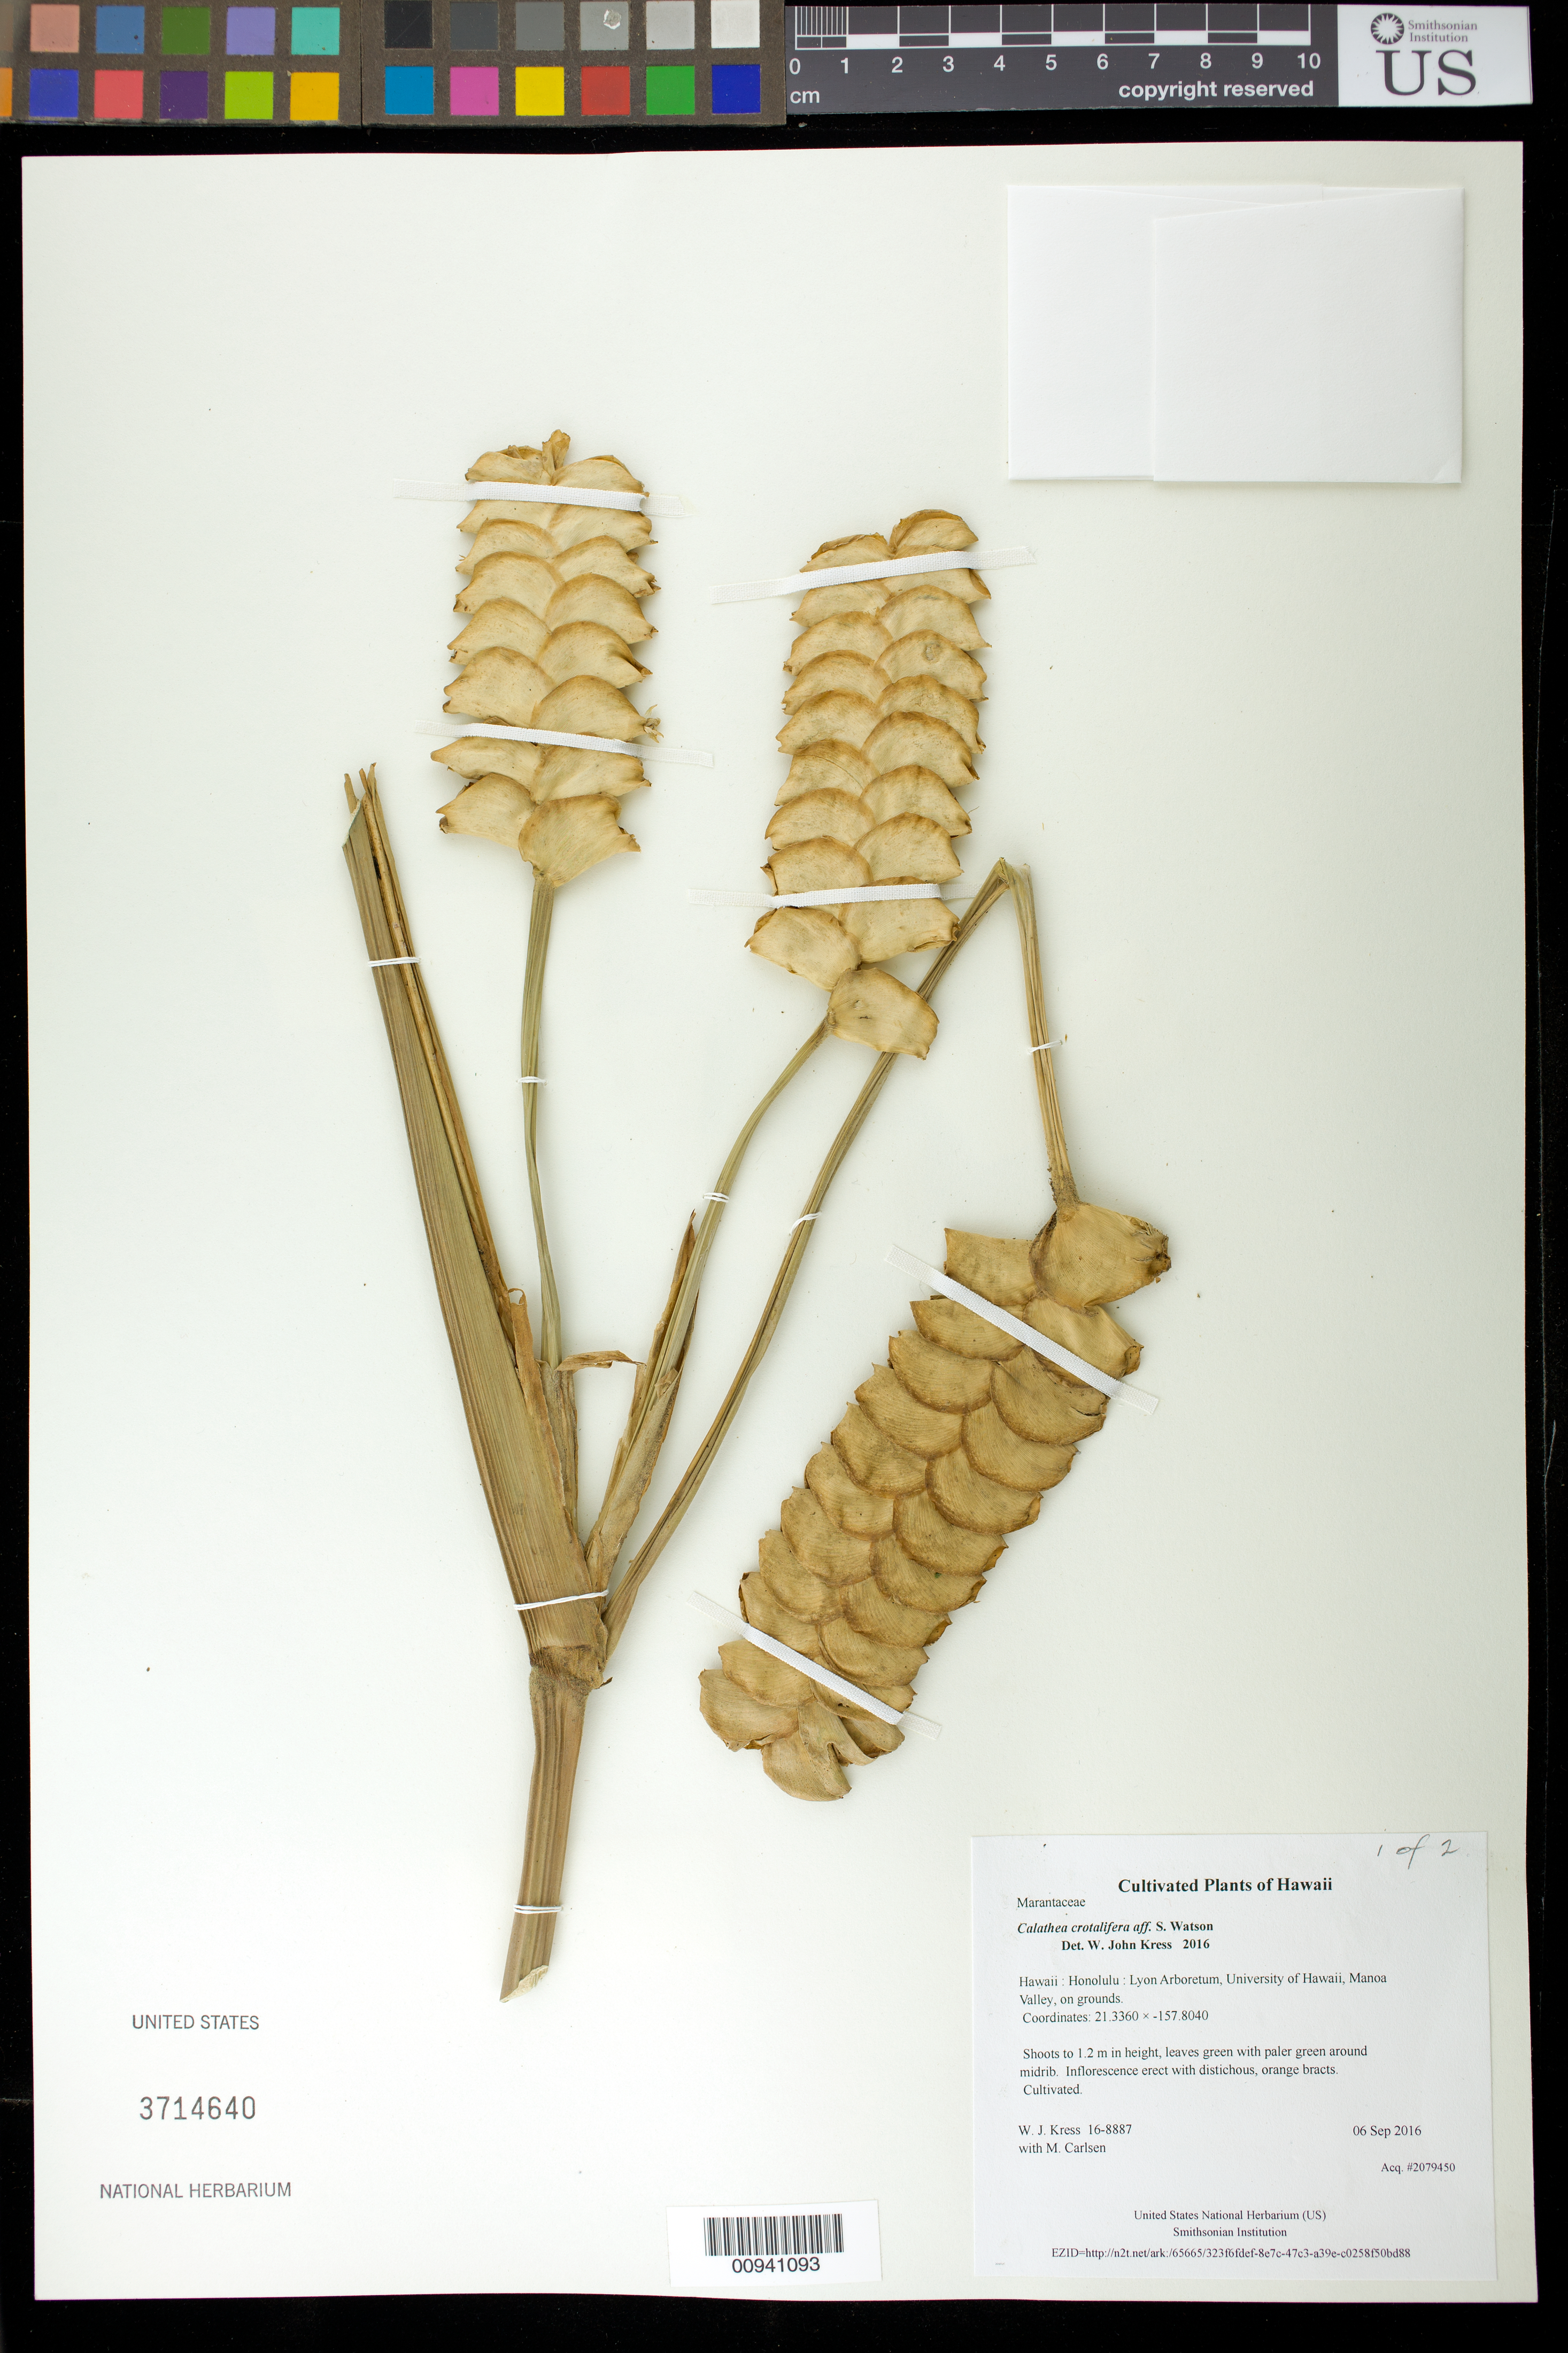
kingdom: Plantae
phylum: Tracheophyta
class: Liliopsida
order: Zingiberales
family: Marantaceae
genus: Calathea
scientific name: Calathea crotalifera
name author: S. Watson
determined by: Kress, W. J., (US), Smithsonian Institution - National Museum of Natural History (UNITED STATES)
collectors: W. J. Kress & M. M. Carlsen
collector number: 16-8887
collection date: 2016-09-06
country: United States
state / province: Hawaii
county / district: Honolulu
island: Oahu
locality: Lyon Arboretum, University of Hawaii, Manoa Valley, on grounds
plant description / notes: Frozen tissue stored in Biorepository at AG5NN39; dried tissue stored at AG5NN38.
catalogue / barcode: US 3714640